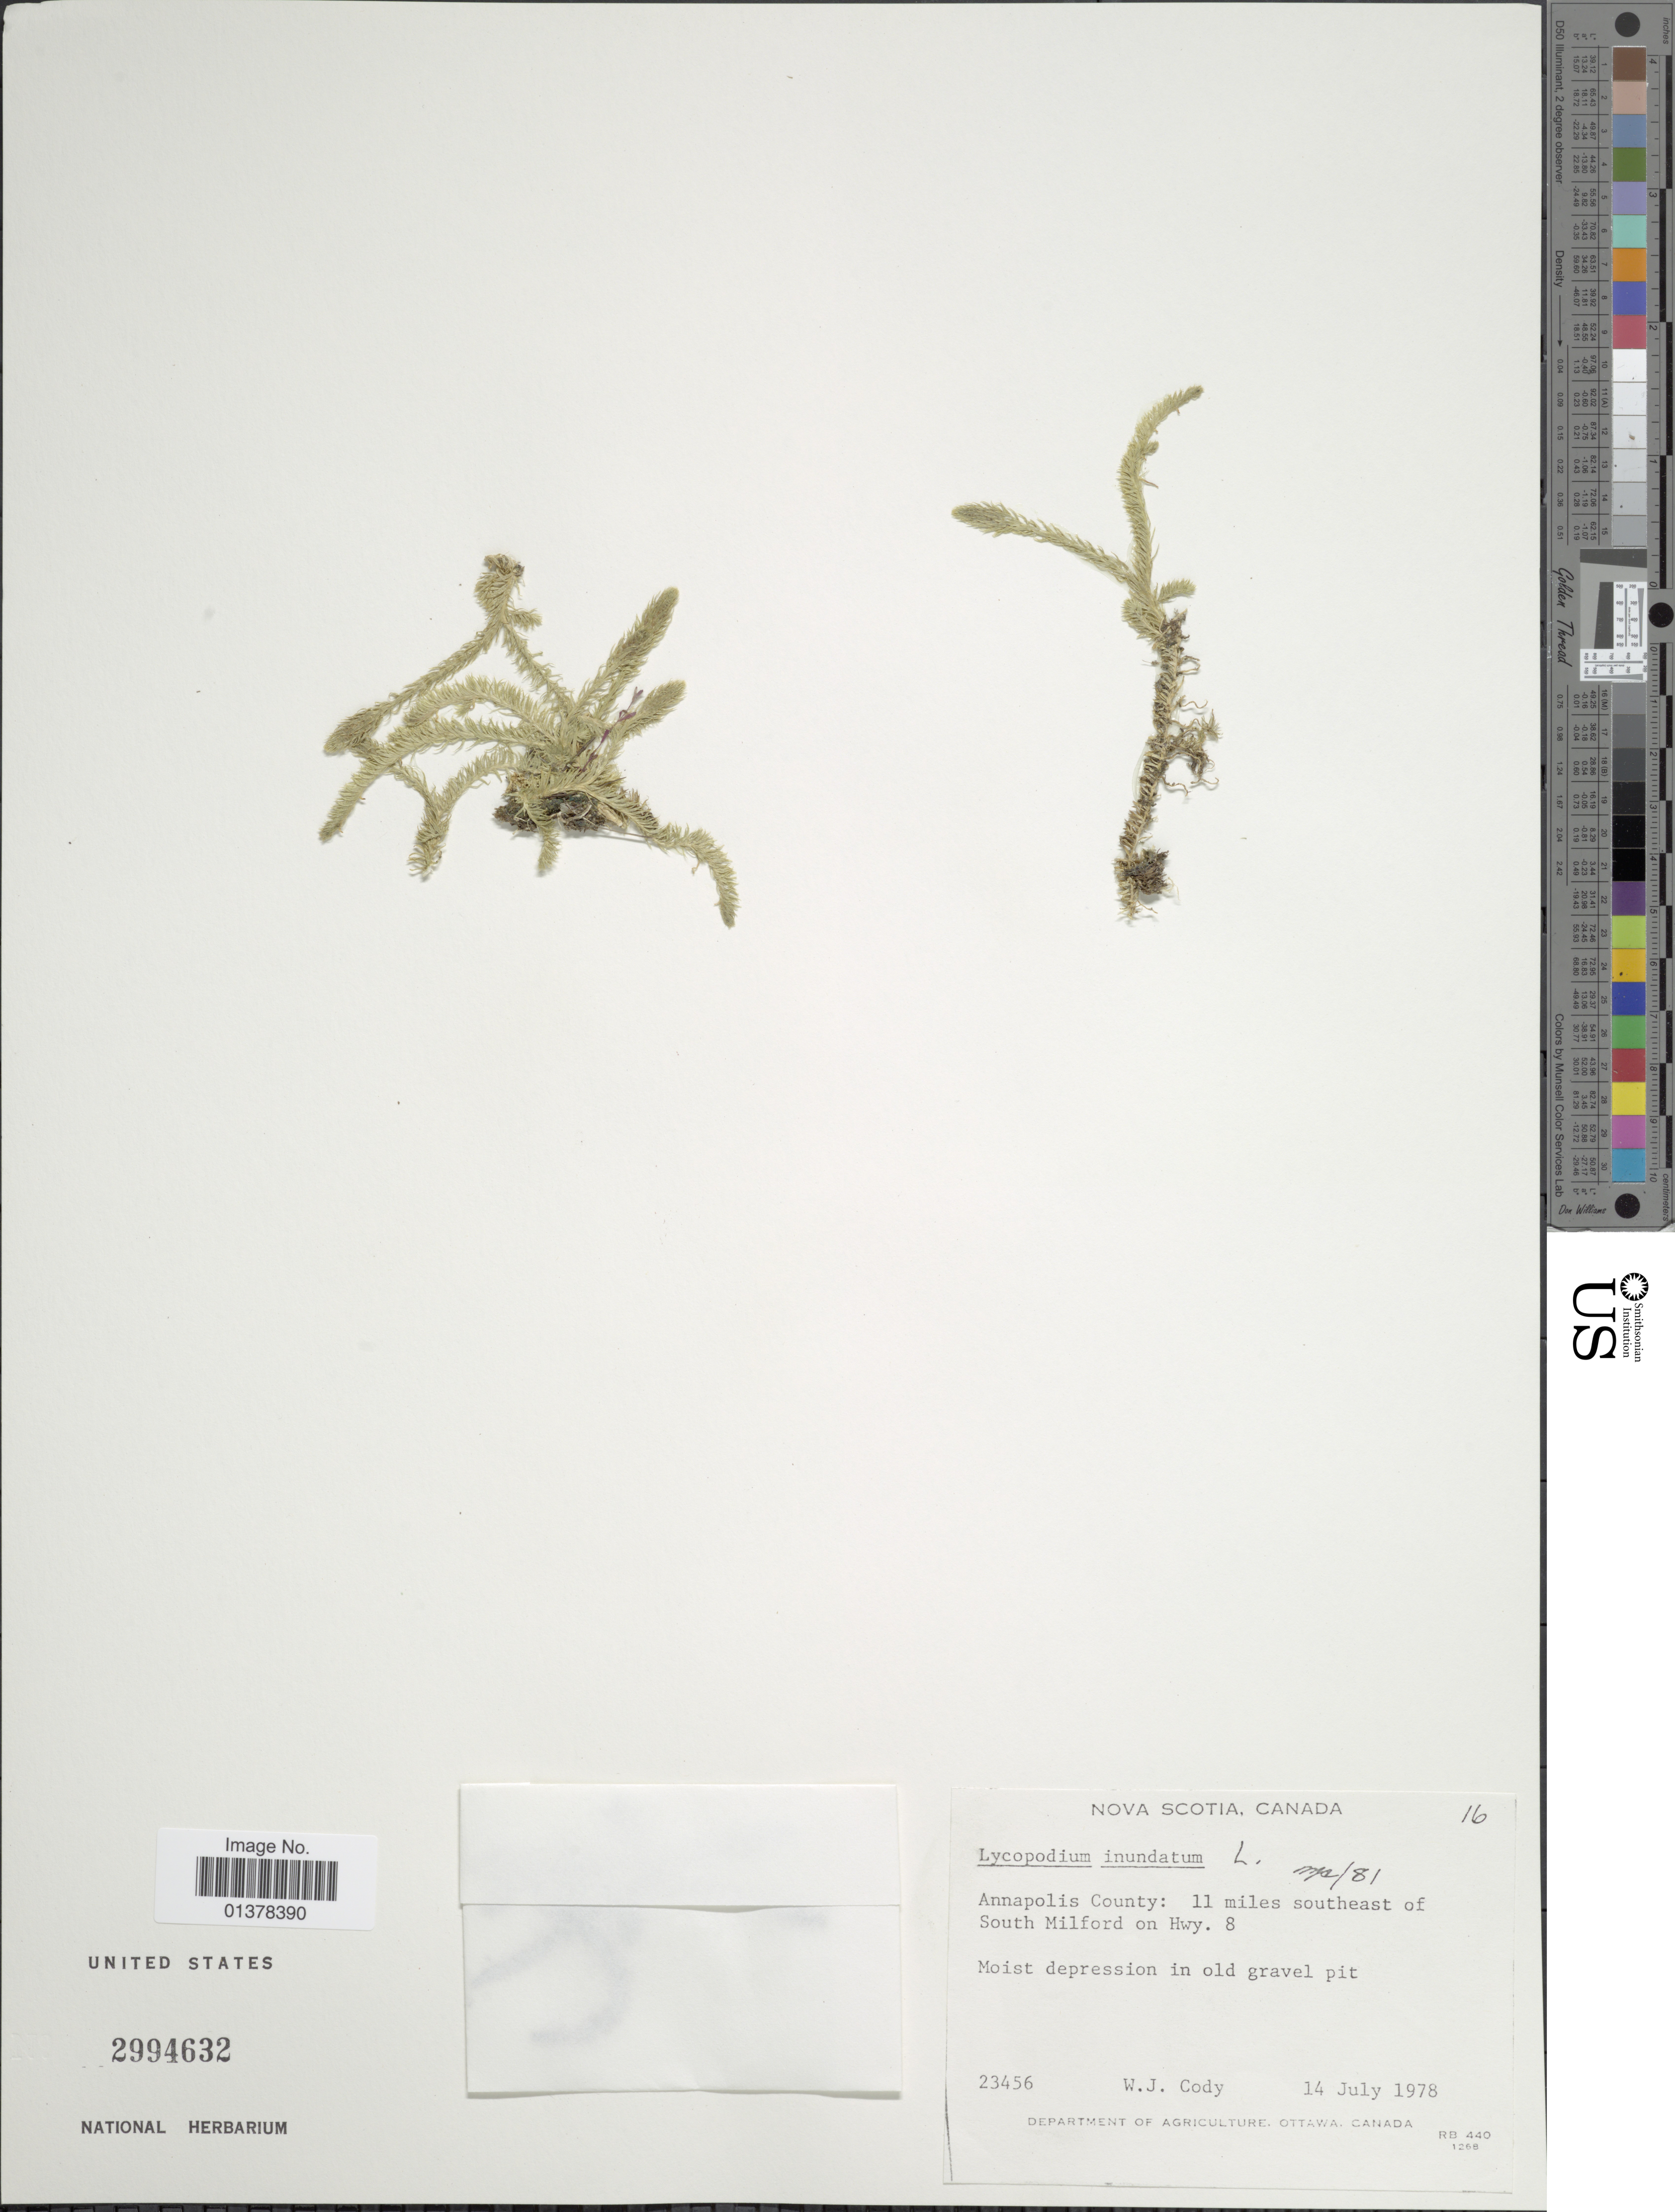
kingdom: Plantae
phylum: Tracheophyta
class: Lycopodiopsida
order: Lycopodiales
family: Lycopodiaceae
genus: Lycopodiella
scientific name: Lycopodiella inundata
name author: (L.) Holub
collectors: W. Cody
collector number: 23456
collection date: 1978-07-14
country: Canada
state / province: Nova Scotia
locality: Annapolis County: 11 miles southeast of South Milford on Hwy 8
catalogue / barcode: US 2994632